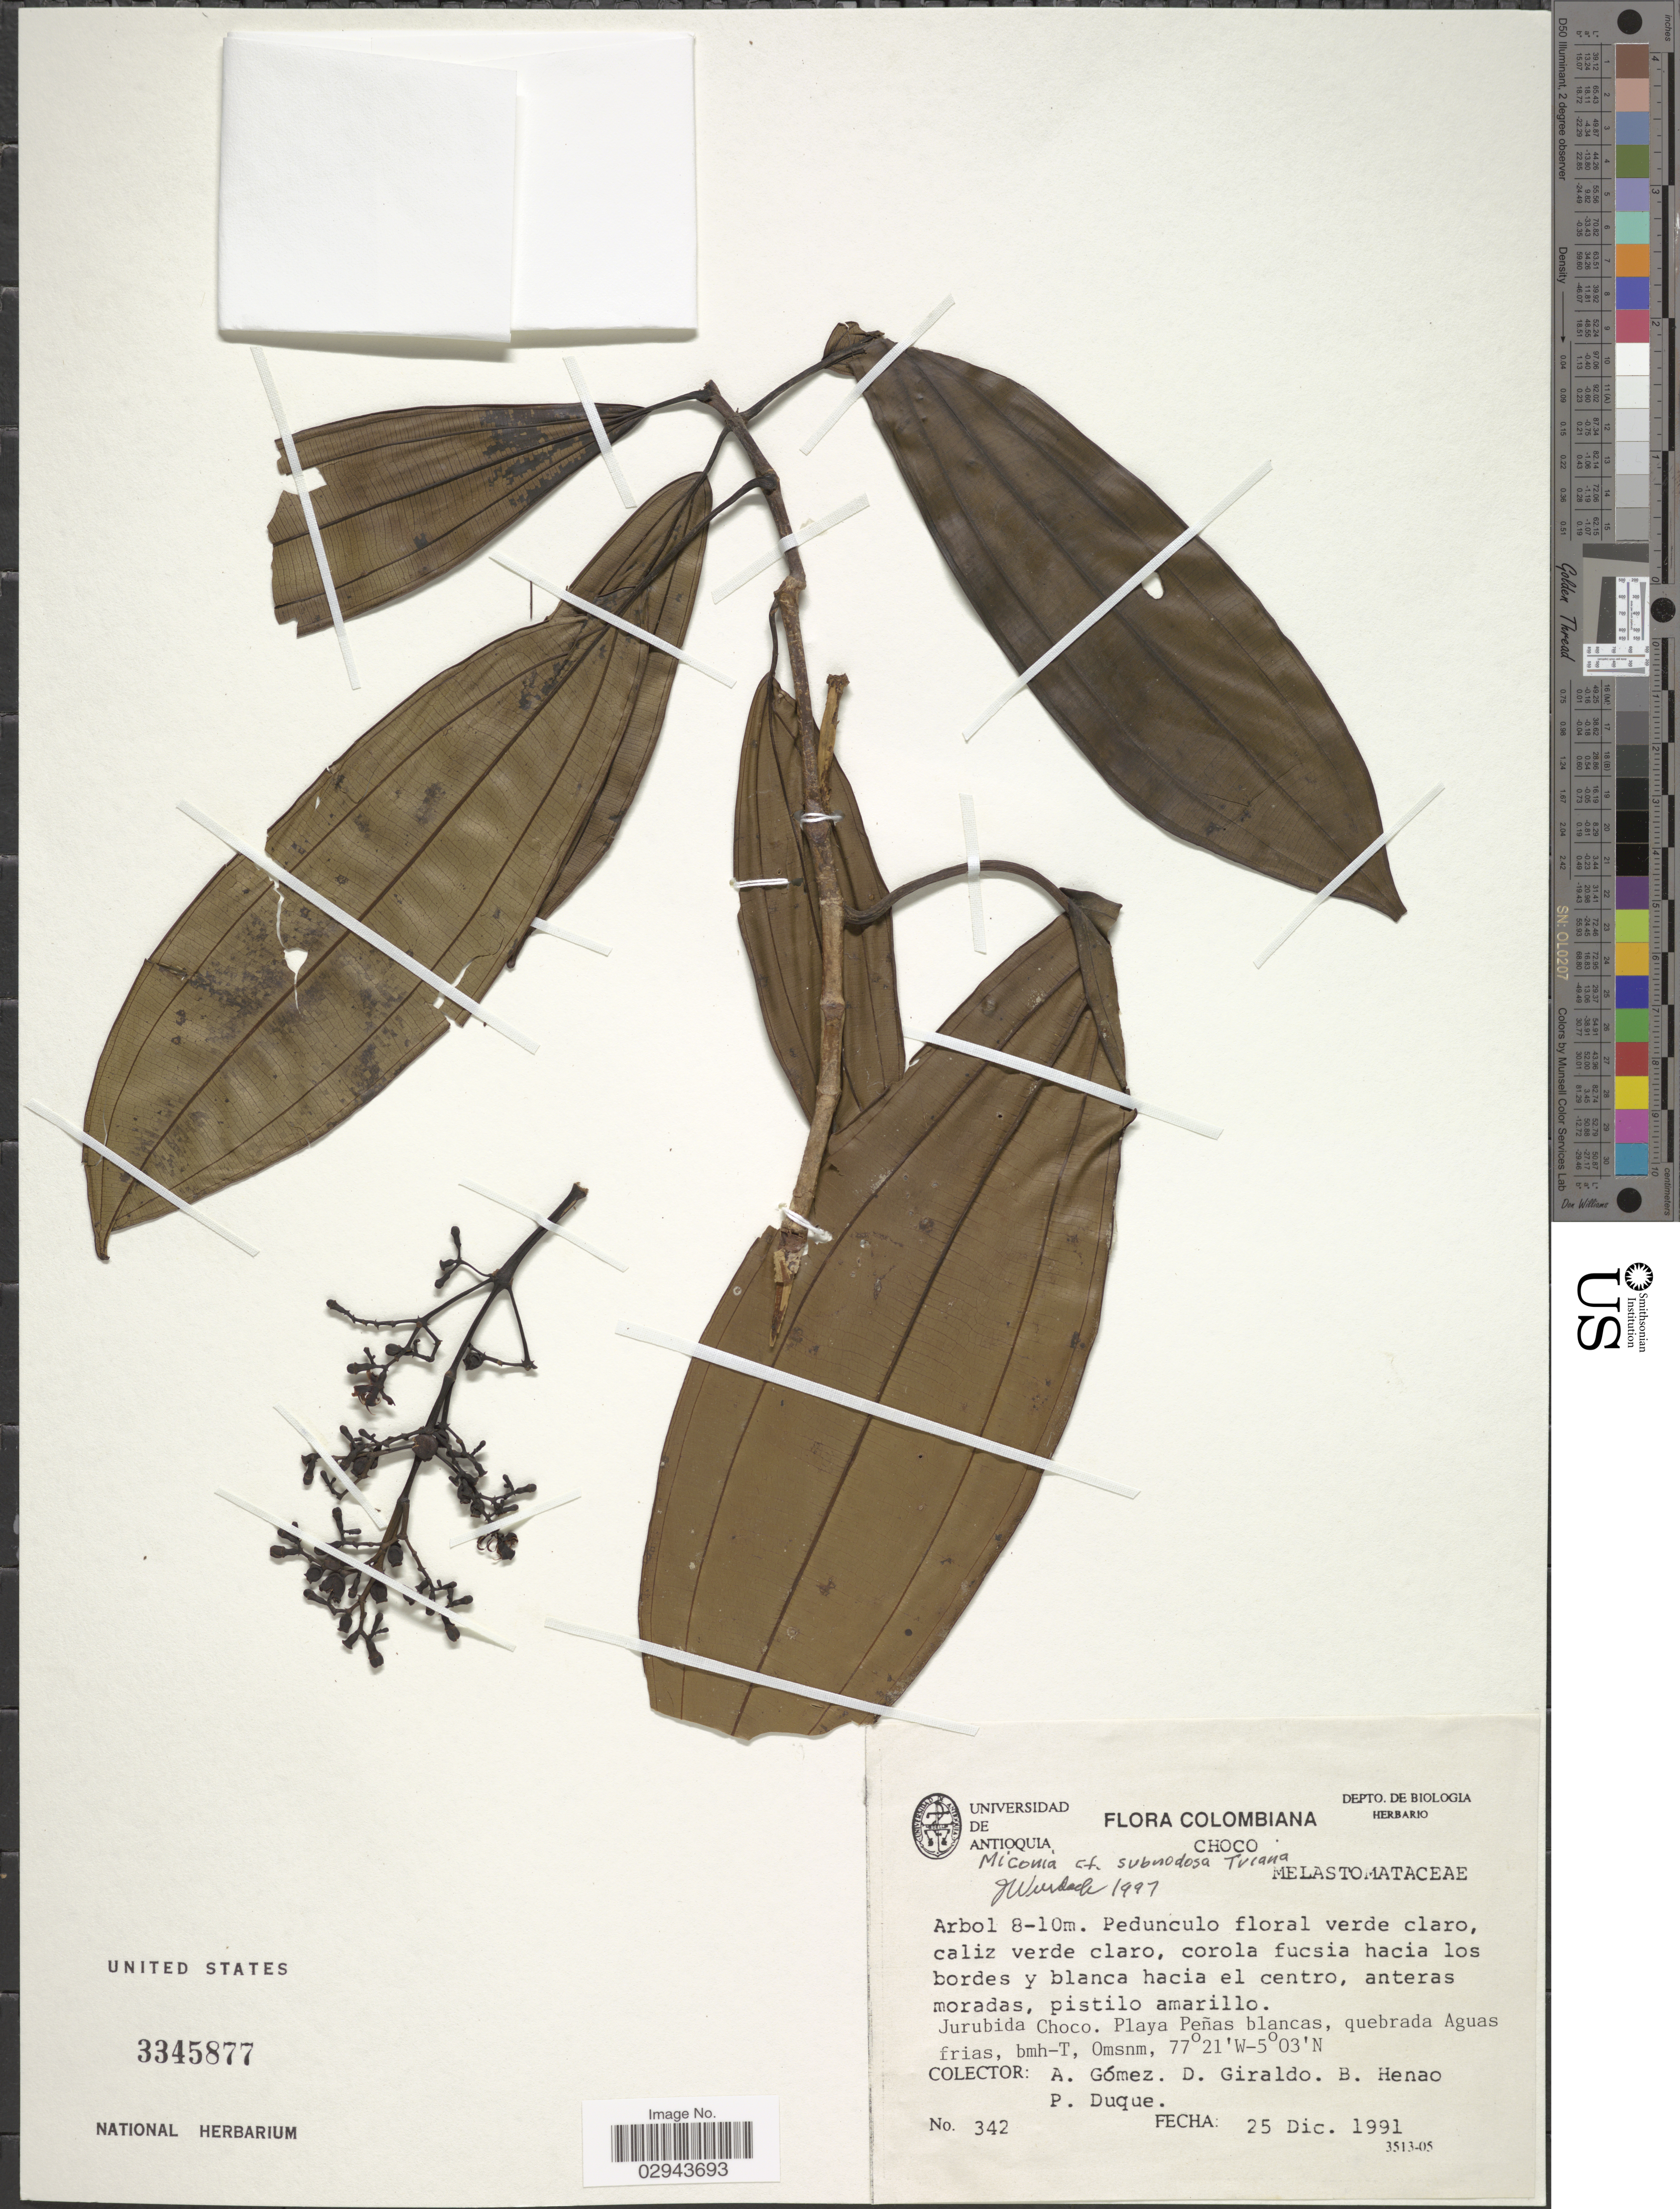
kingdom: Plantae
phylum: Tracheophyta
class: Magnoliopsida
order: Myrtales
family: Melastomataceae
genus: Miconia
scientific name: Miconia subnodosa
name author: Triana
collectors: A. Gómez, D. Giraldo, B. Henao & P. Duque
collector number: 342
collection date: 1991-12-25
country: Colombia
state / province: Chocó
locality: Jurubida Choco. Playa Peñas blancas, quebrada Aguas frias, bmh-T.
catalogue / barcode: US 3345877